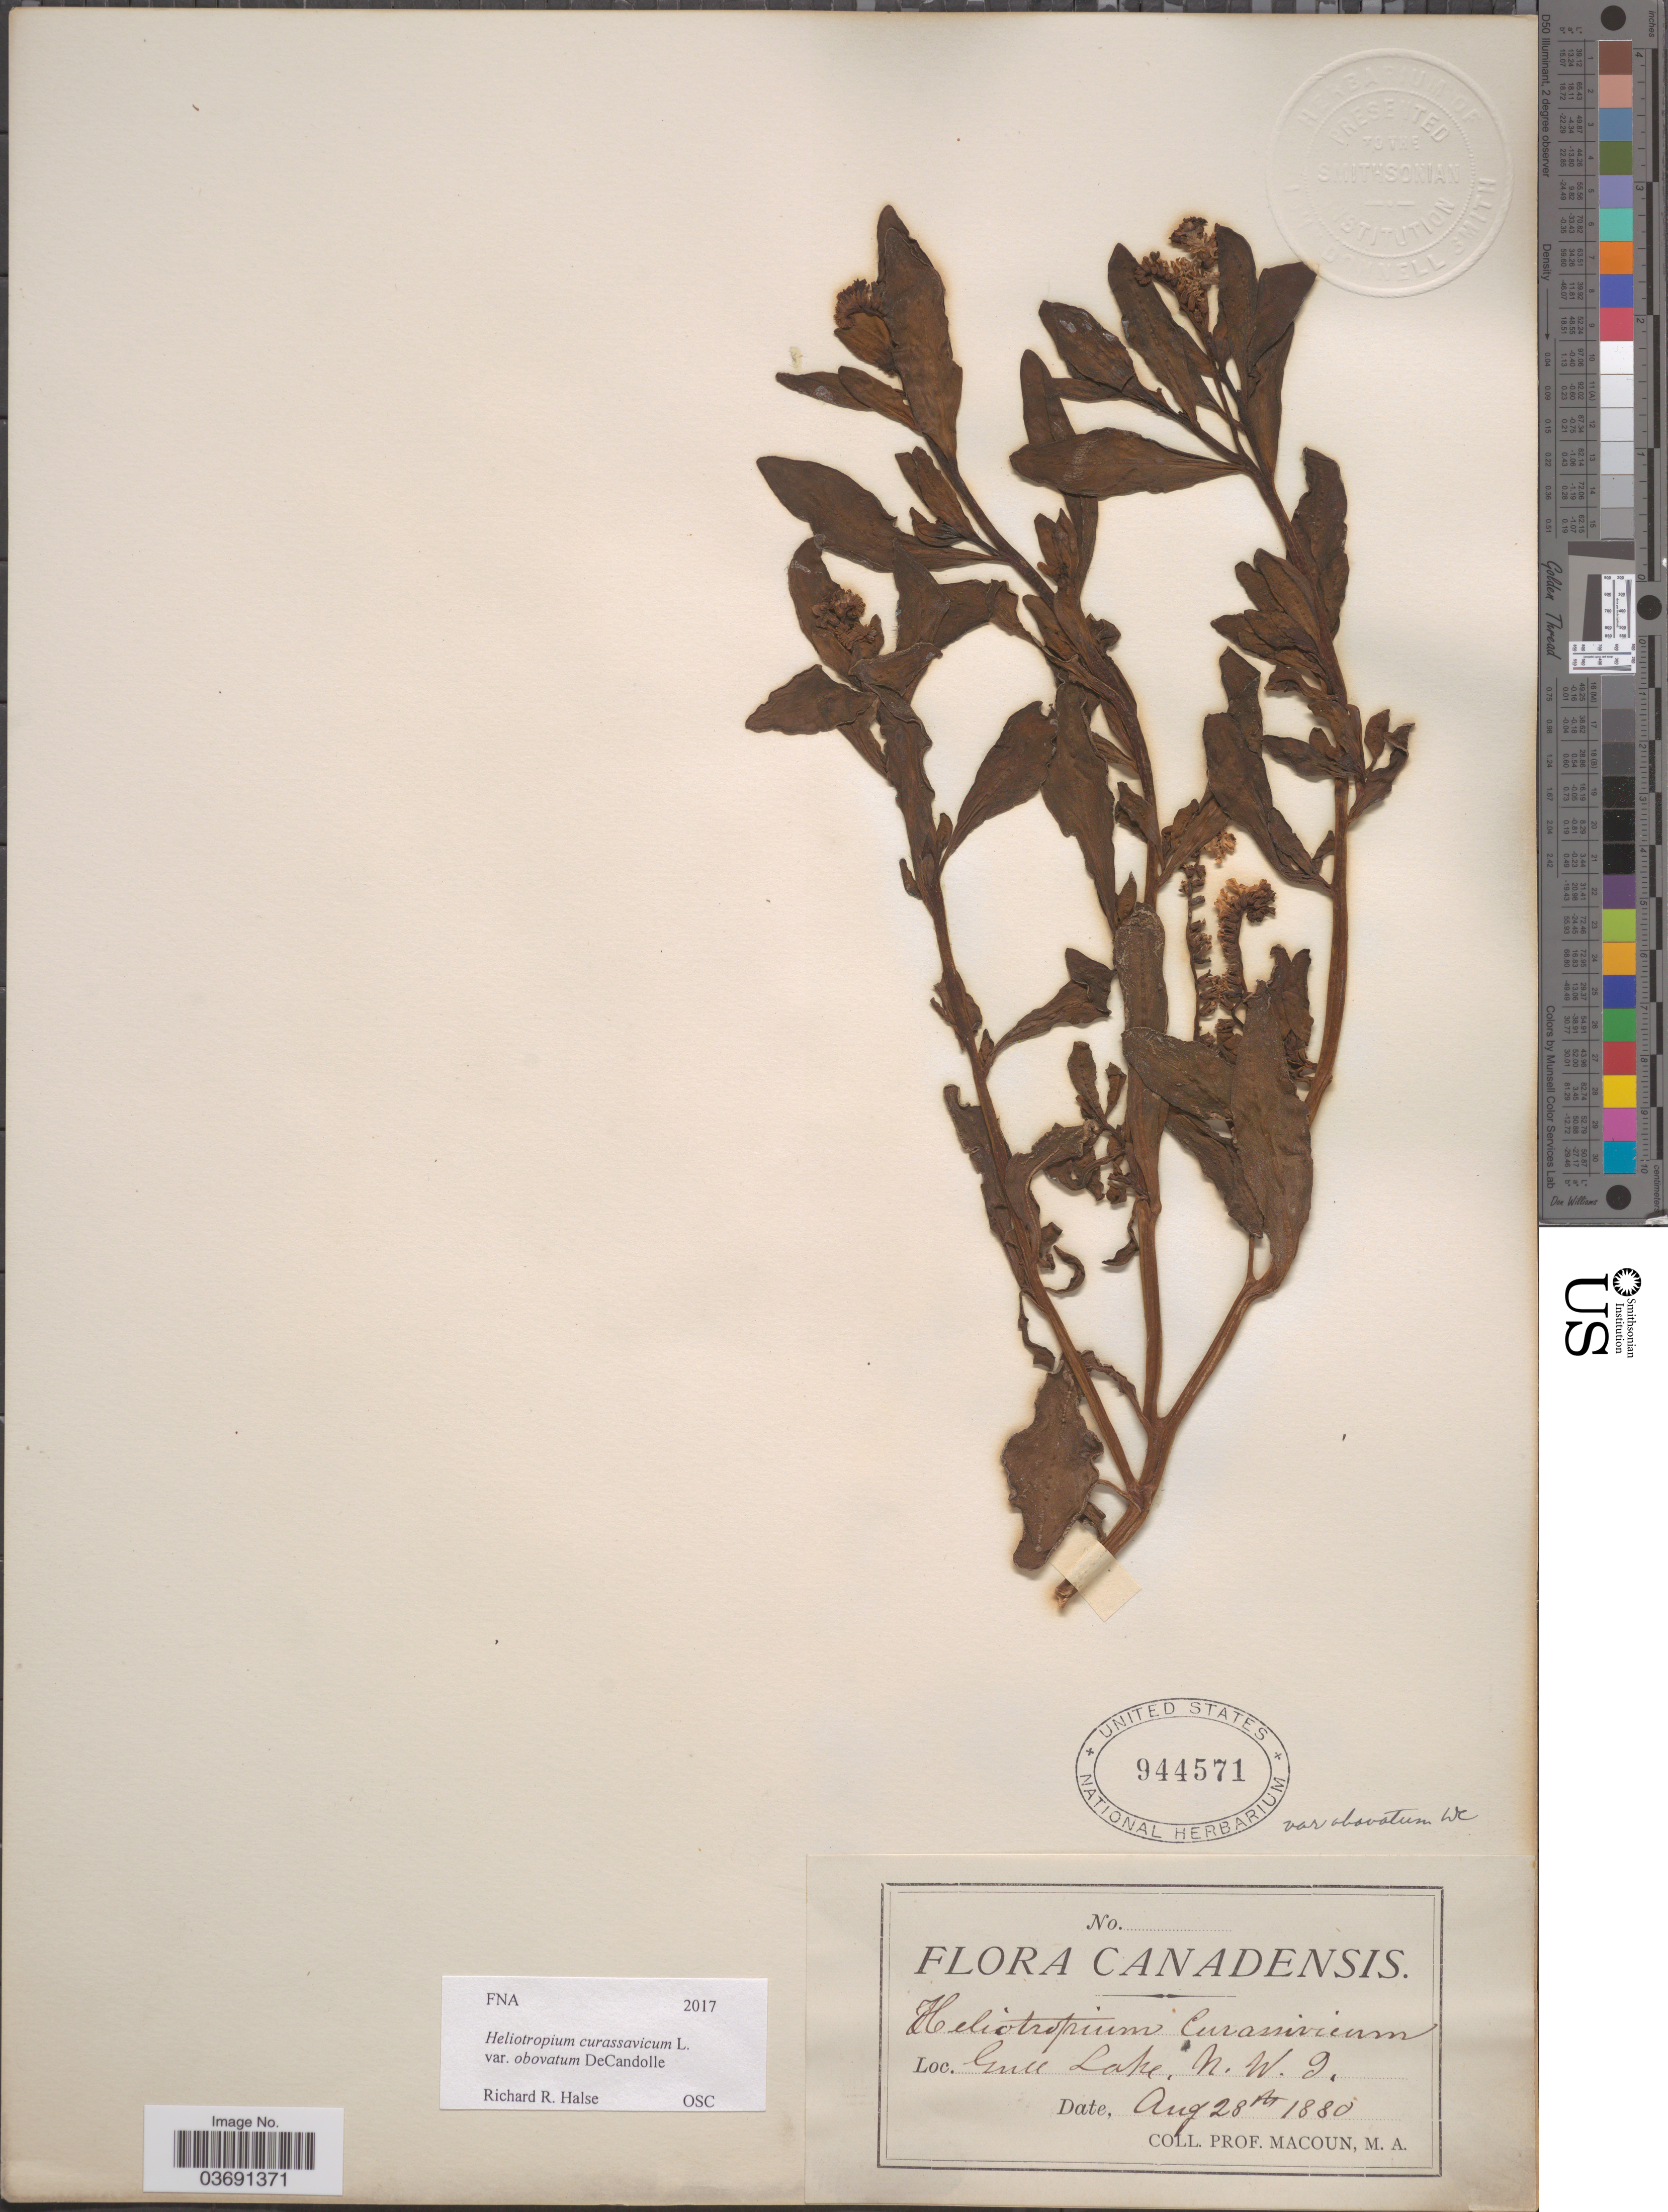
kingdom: Plantae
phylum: Tracheophyta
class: Magnoliopsida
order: Boraginales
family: Heliotropiaceae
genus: Heliotropium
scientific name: Heliotropium curassavicum subsp. obovatum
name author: (DC.) Á. Löve & D. Löve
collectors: M. Macoun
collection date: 1880-08-28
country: Canada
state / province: Northwest Territories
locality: Gull Lake.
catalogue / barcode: US 944571